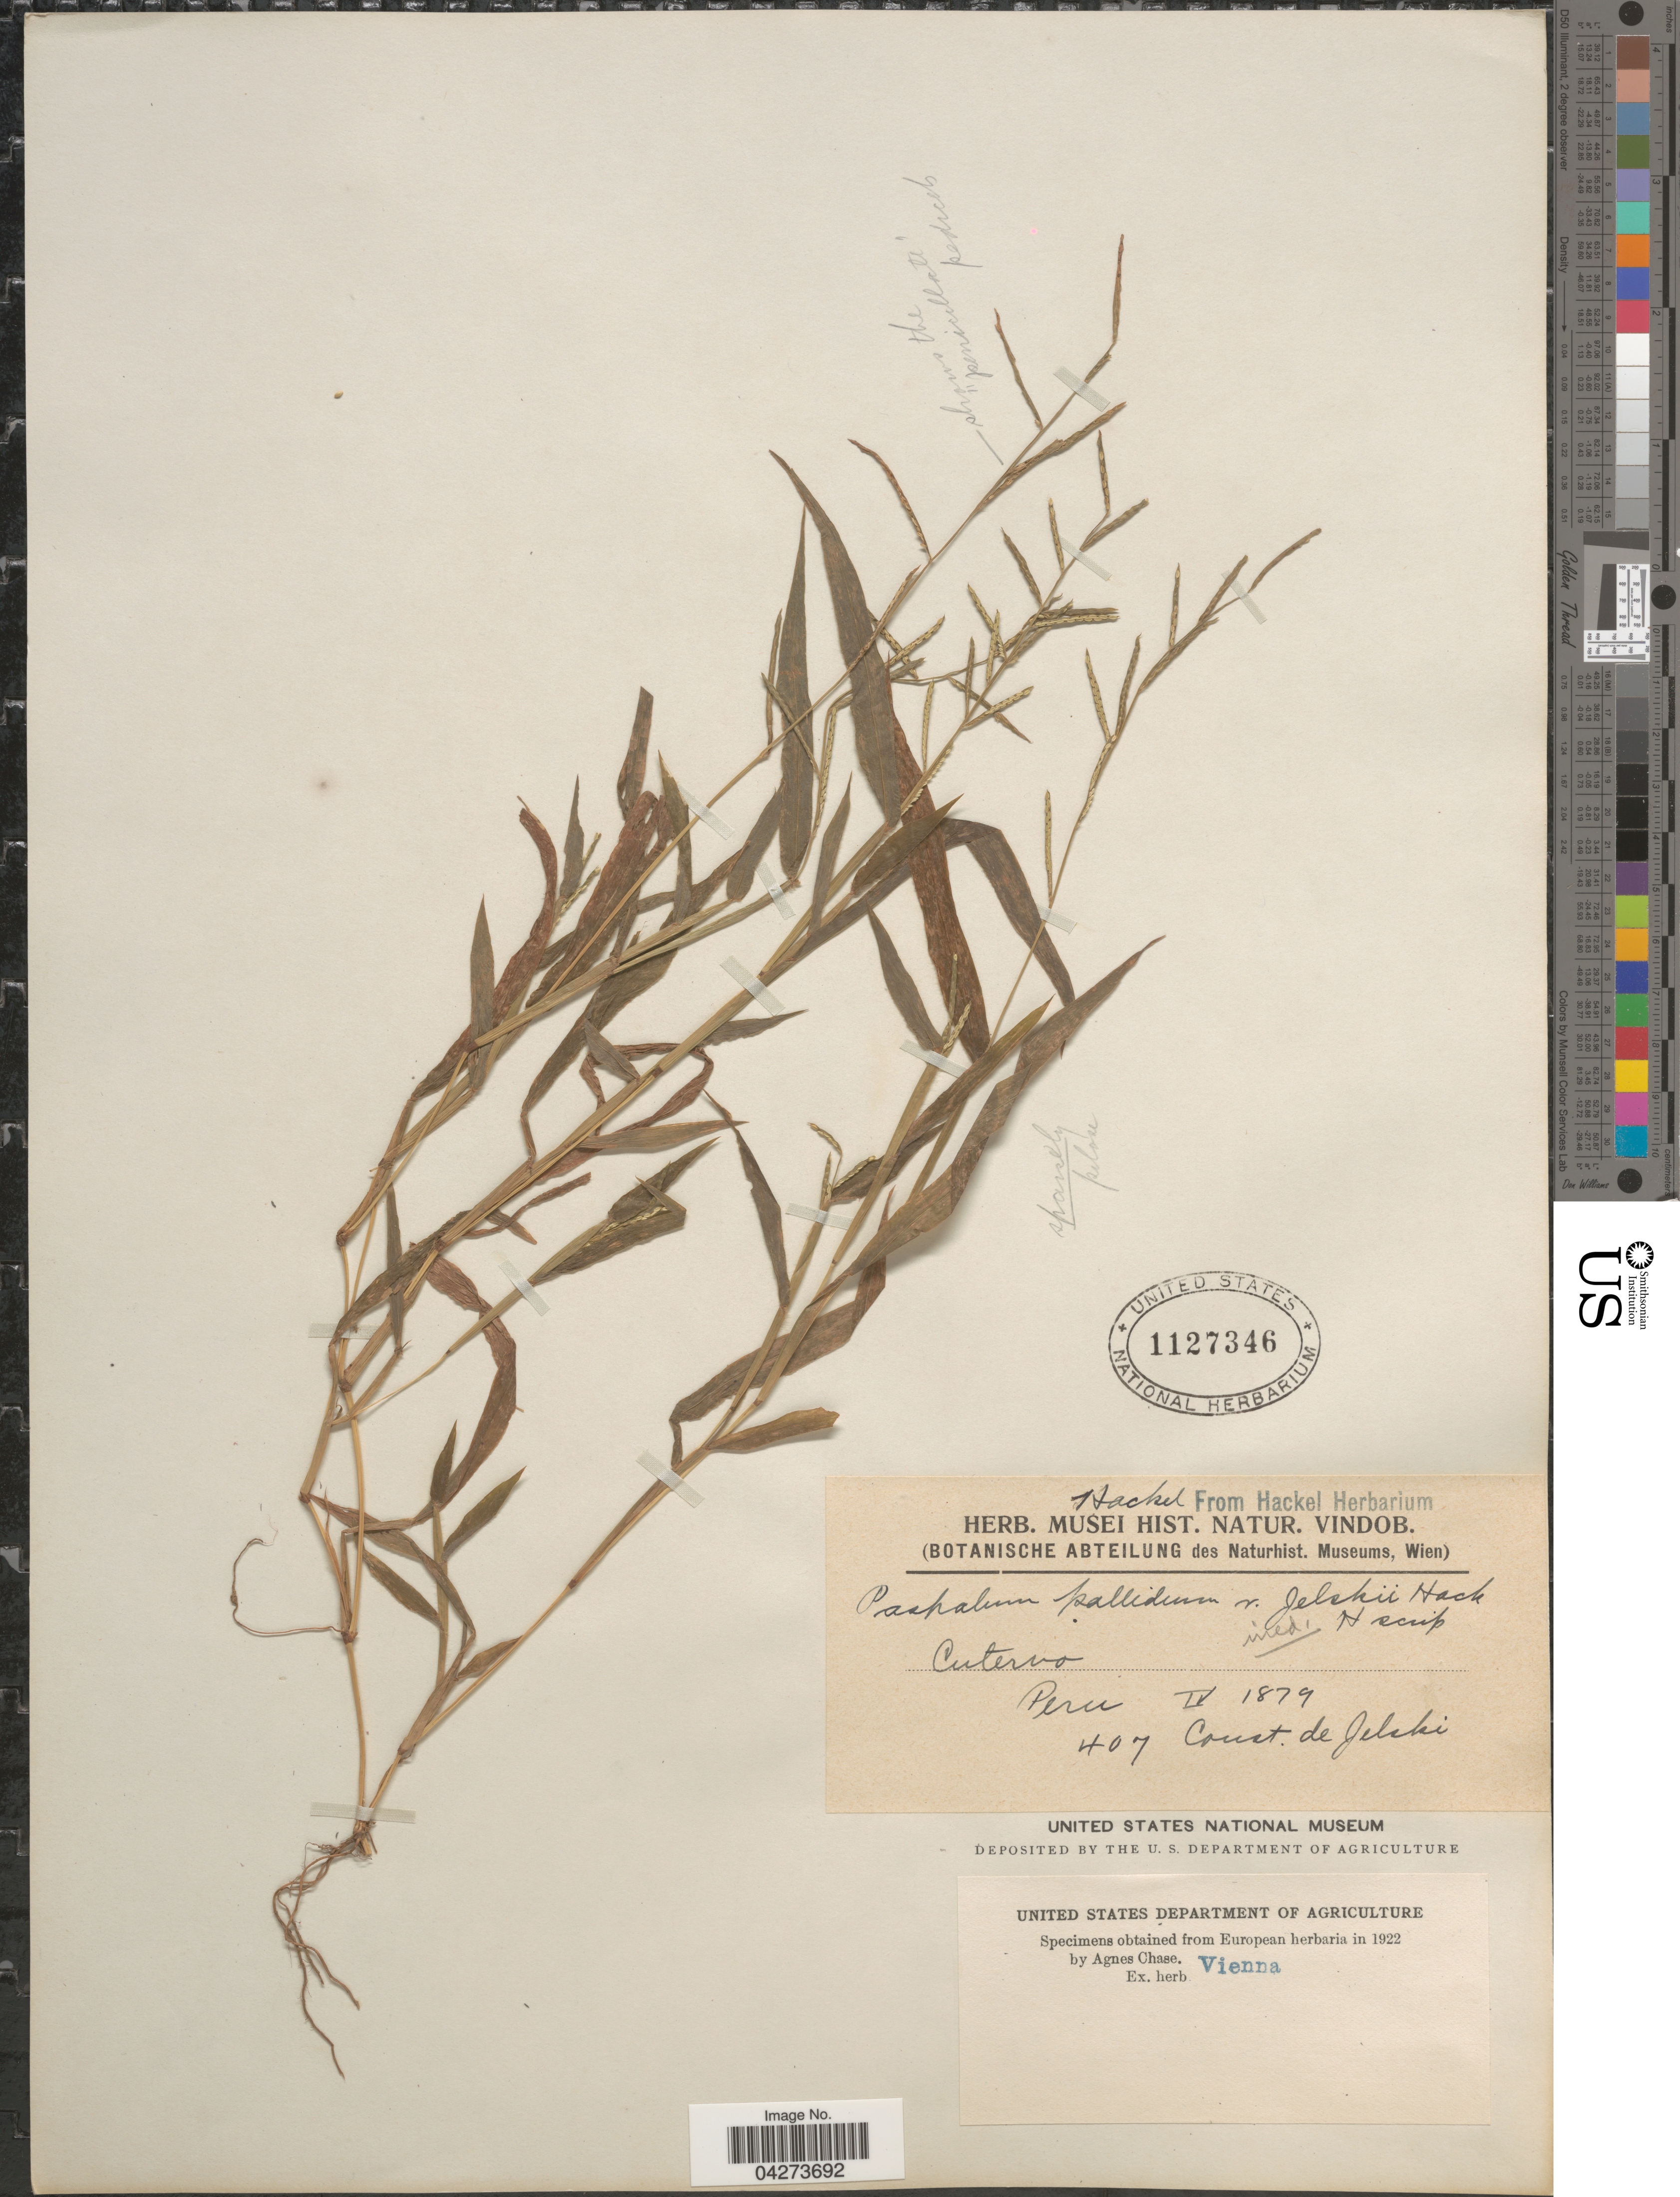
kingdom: Plantae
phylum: Tracheophyta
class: Liliopsida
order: Poales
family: Poaceae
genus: Paspalum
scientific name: Paspalum penicillatum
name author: Hook. f.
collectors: C. de Jelski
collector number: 407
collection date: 1879-04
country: Peru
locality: Cutervo.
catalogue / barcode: US 1127346